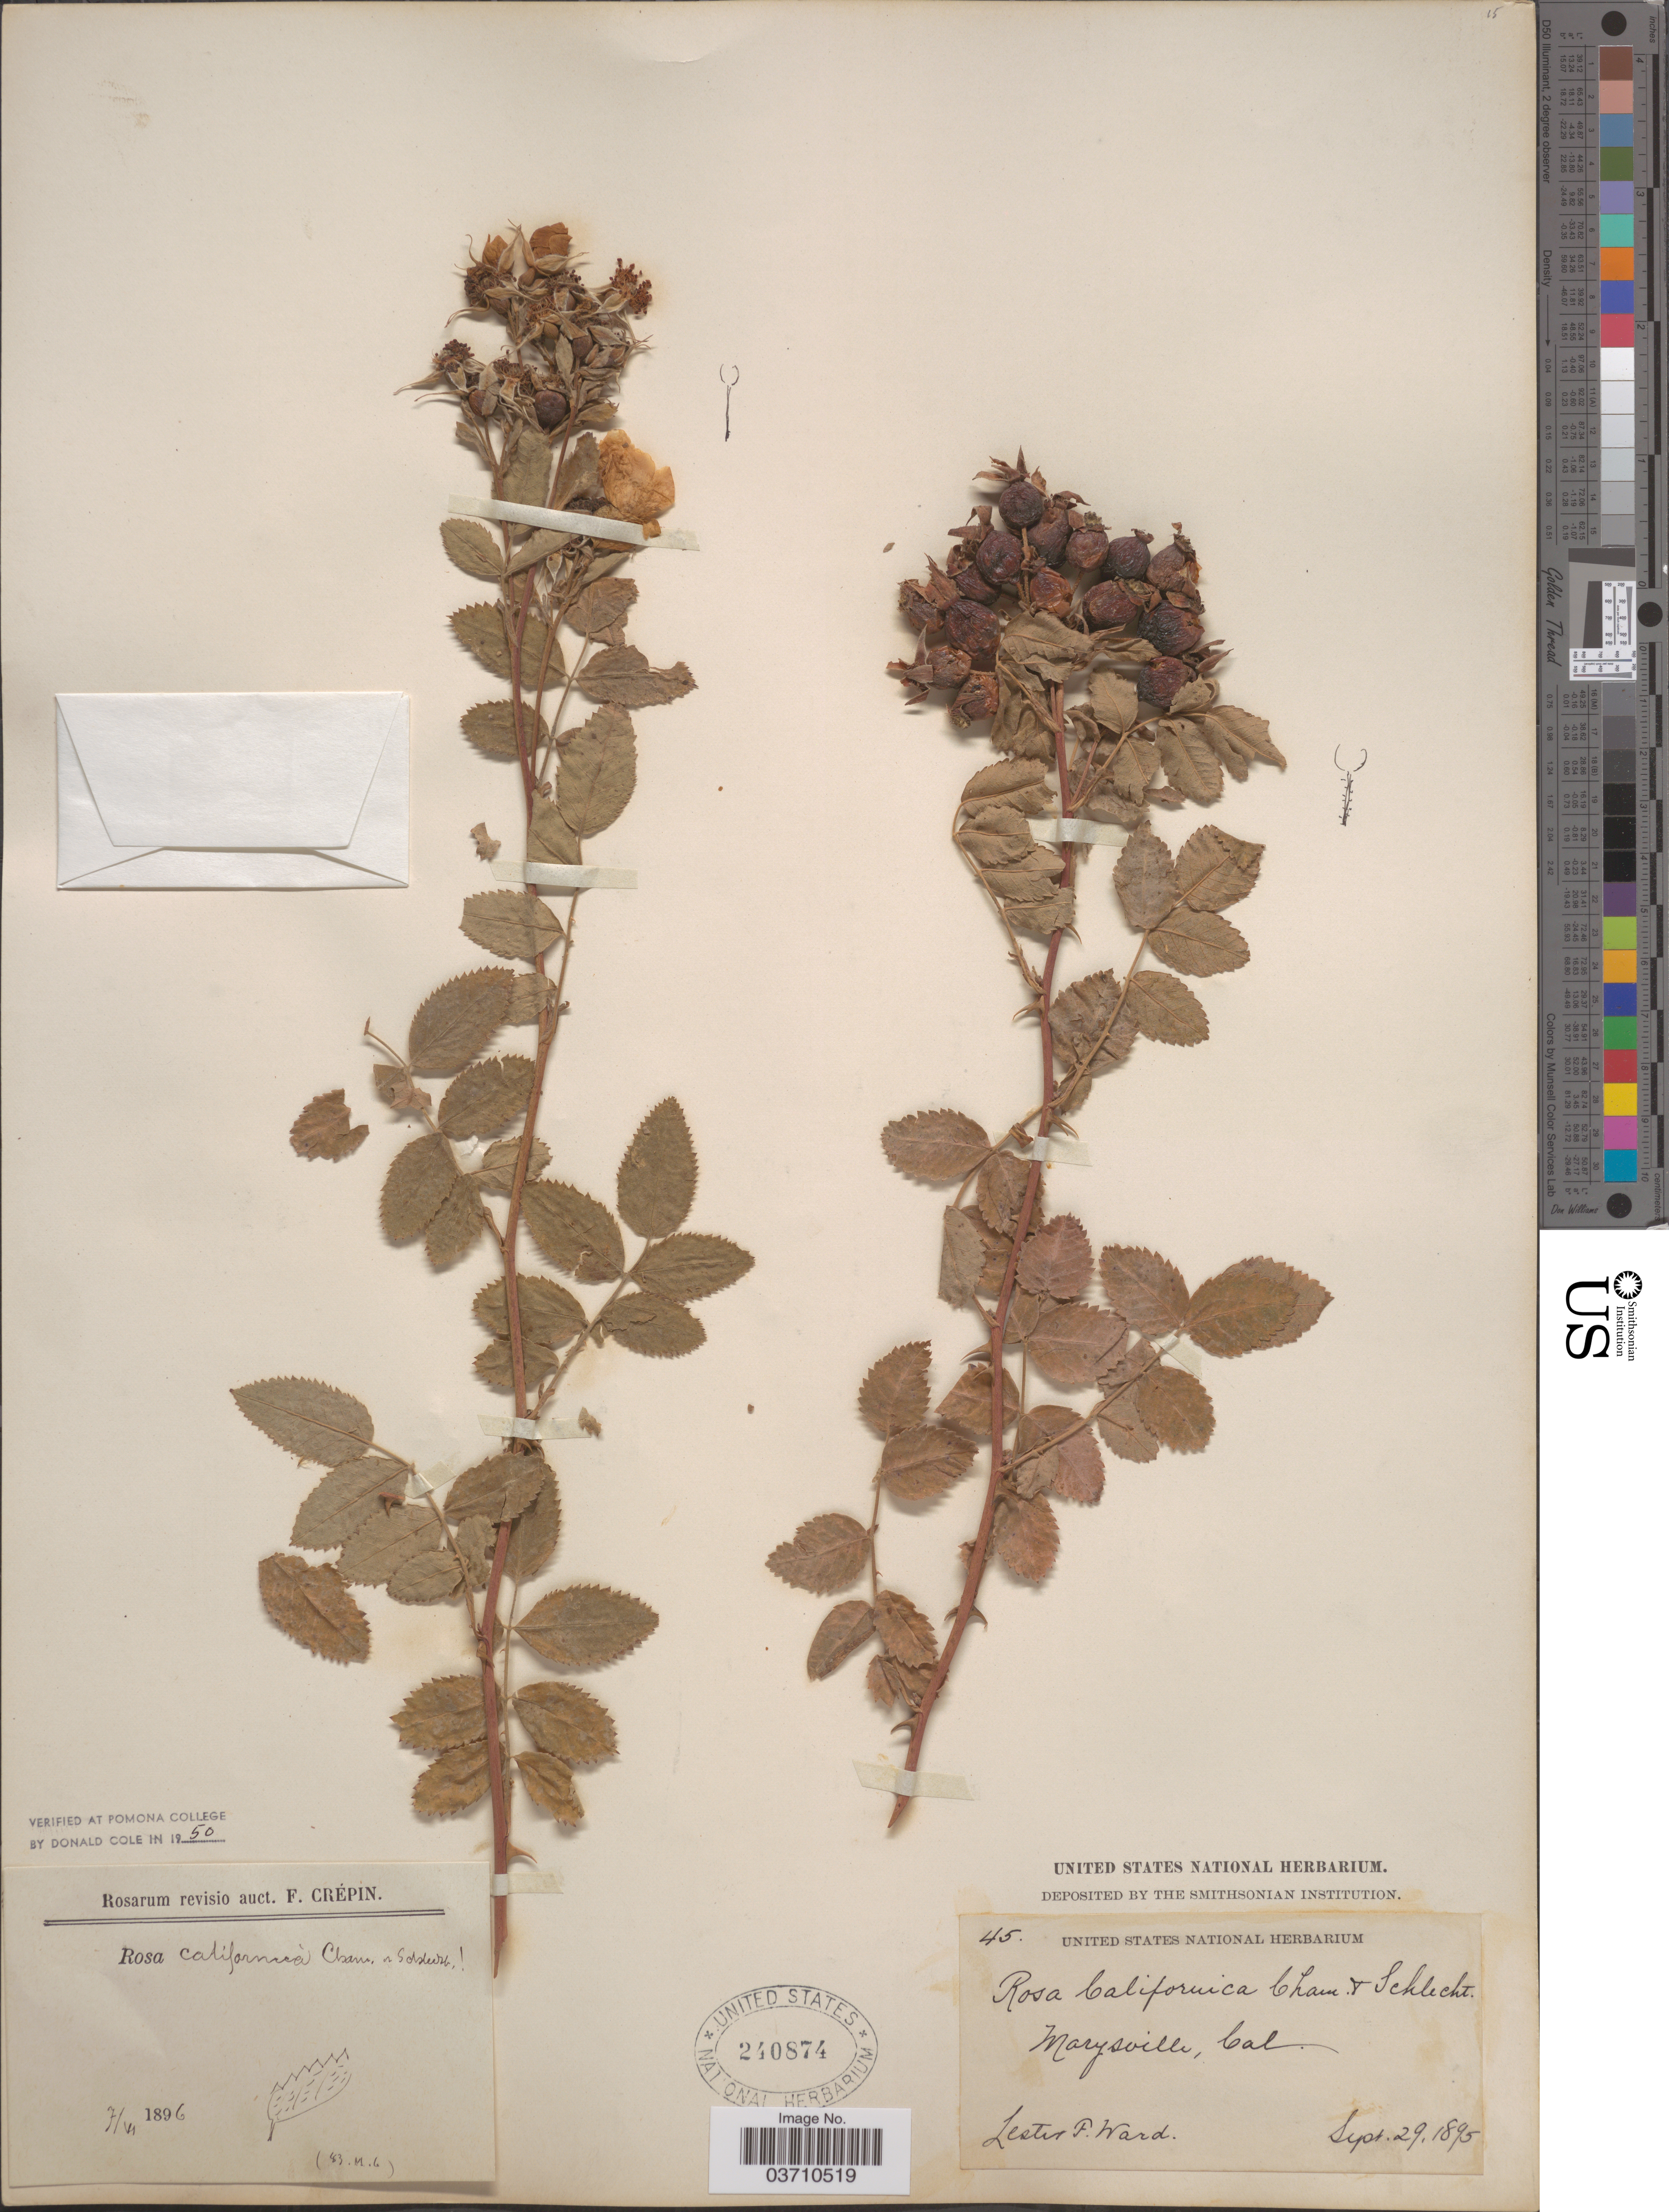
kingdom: Plantae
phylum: Tracheophyta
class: Magnoliopsida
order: Rosales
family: Rosaceae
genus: Rosa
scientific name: Rosa californica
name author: Cham. & Schltdl.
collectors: L. F. Ward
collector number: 45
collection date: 1895-09-29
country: United States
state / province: California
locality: Marysville.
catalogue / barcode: US 240874